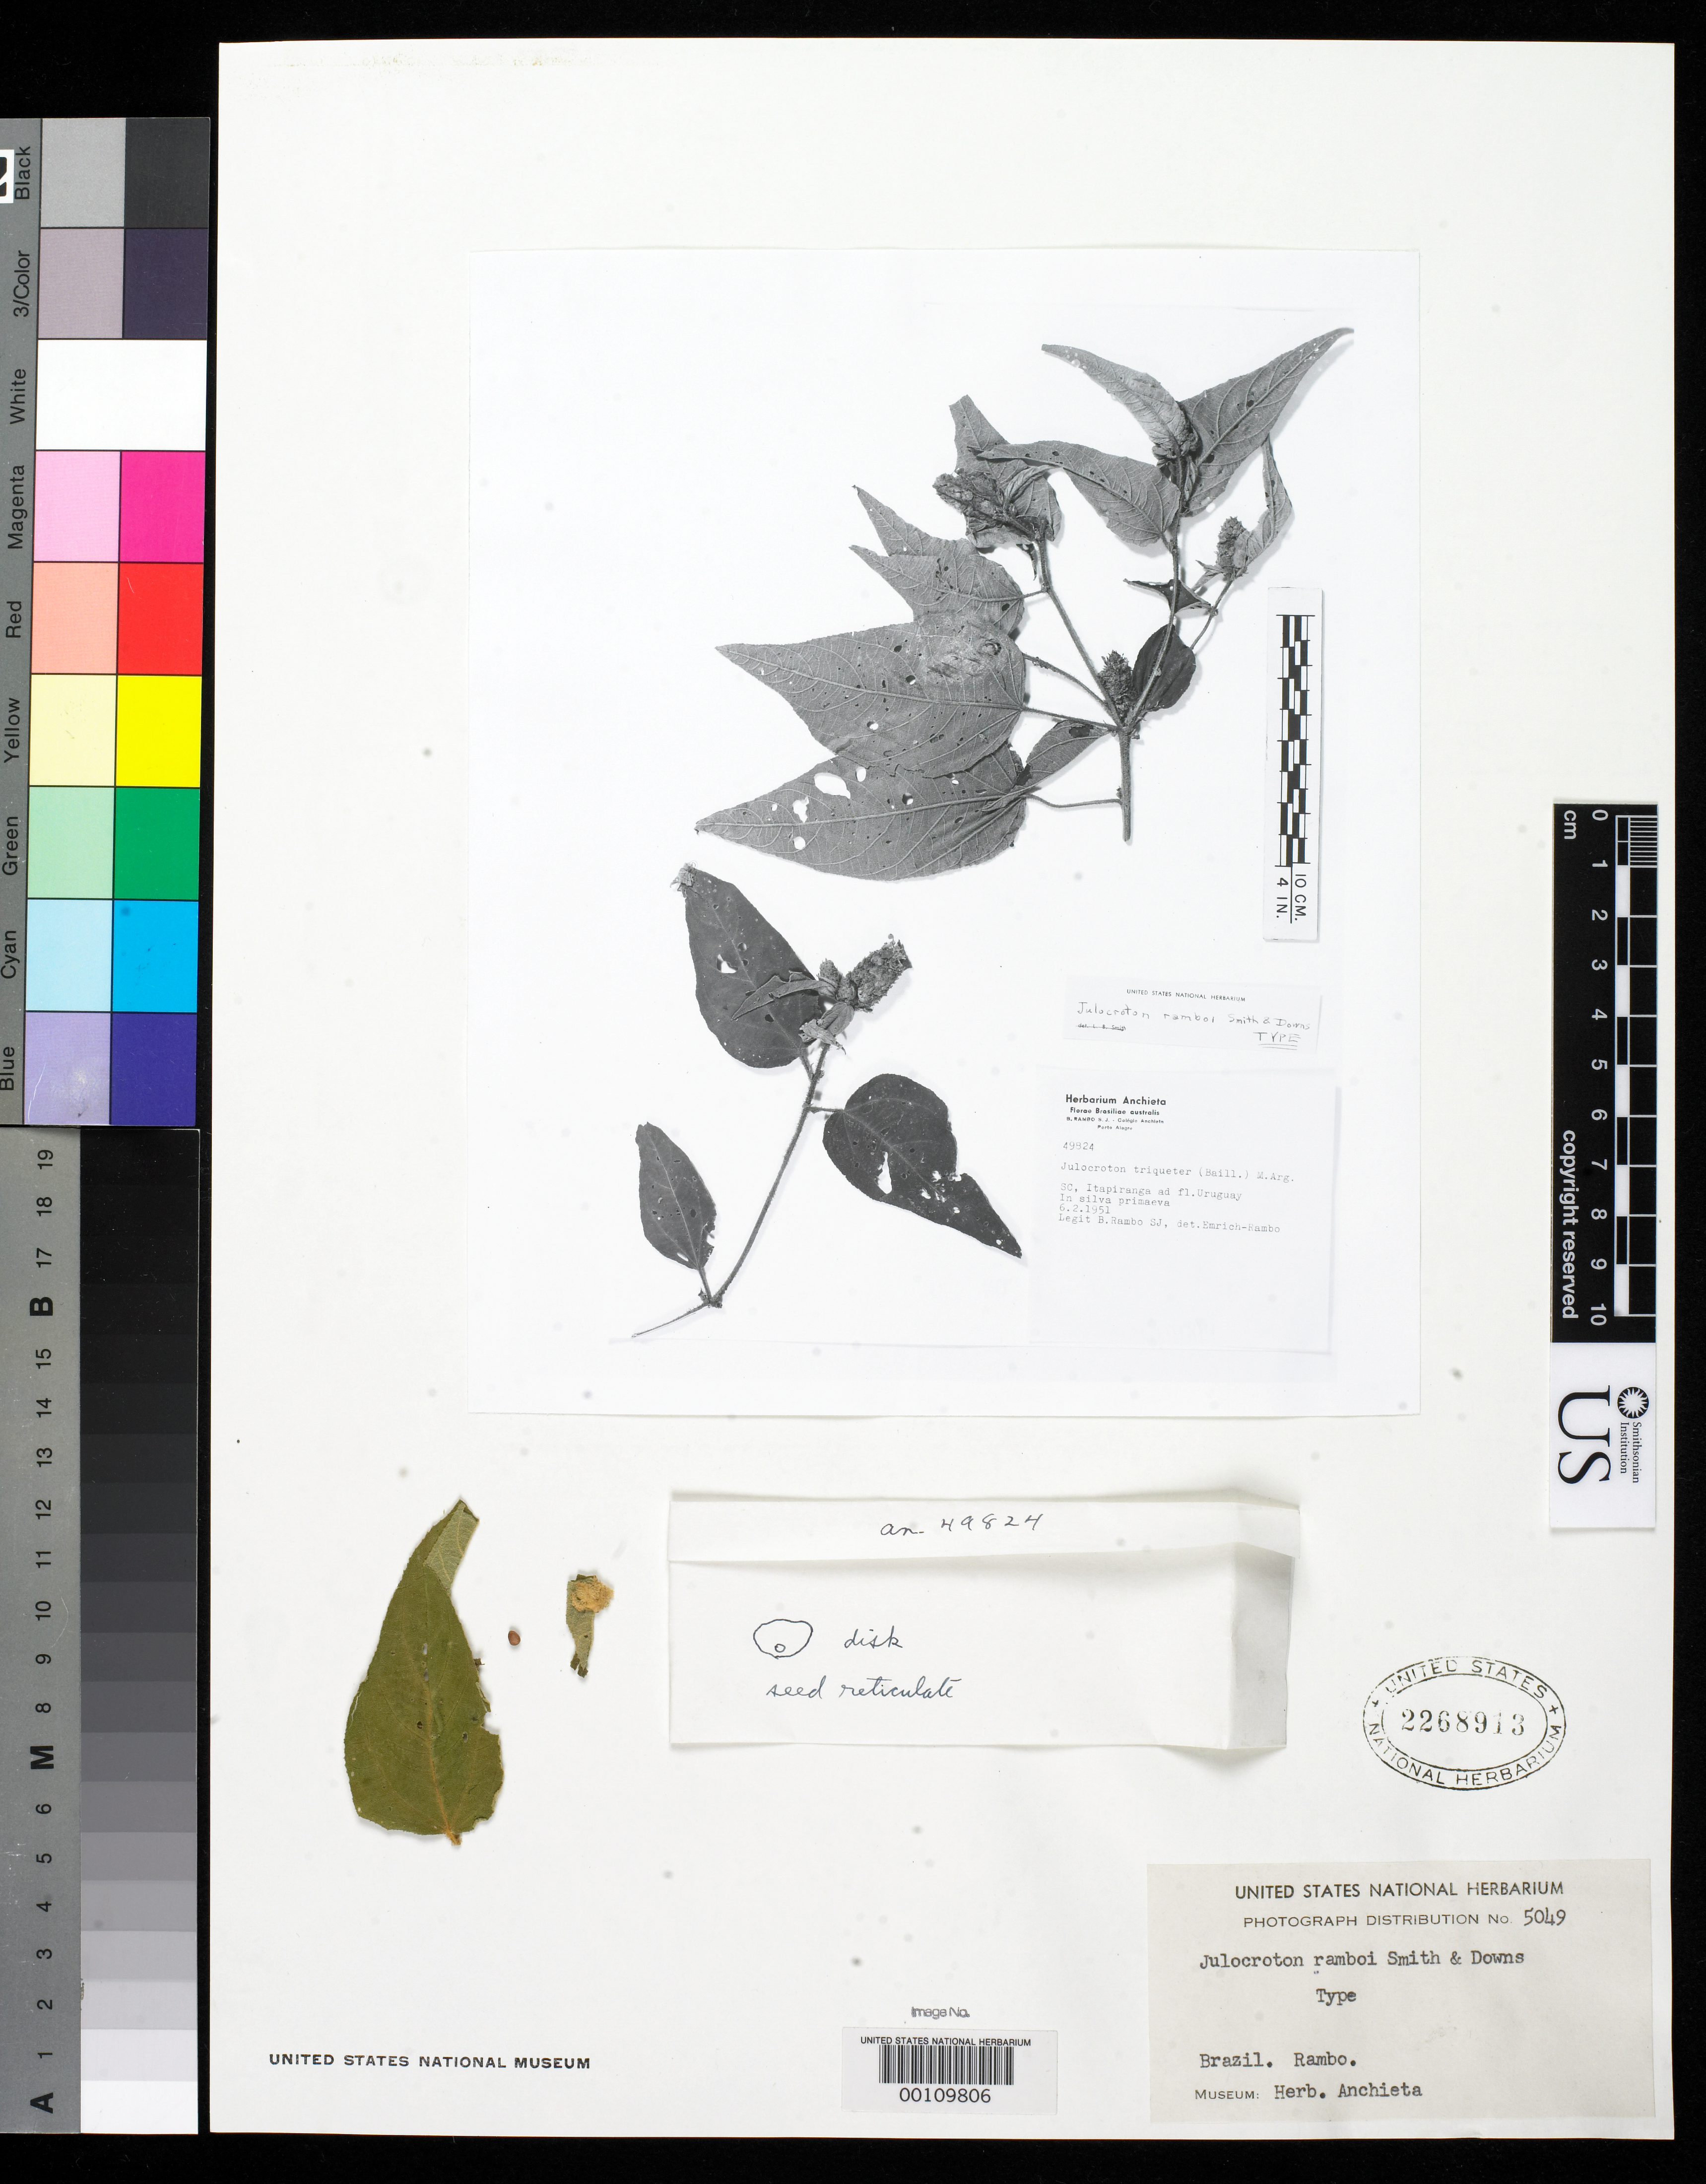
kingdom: Plantae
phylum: Tracheophyta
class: Magnoliopsida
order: Malpighiales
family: Euphorbiaceae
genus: Julocroton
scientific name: Julocroton ramboi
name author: L.B. Sm. & Downs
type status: Isotype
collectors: B. Rambo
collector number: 49824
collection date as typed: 6.2.1951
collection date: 1951-02-06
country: Brazil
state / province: Santa Catarina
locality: Itapiranga ad Fl. Uruguay.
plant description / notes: Photograph and fragmentary material of type specimen ex herb. Anchieta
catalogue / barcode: US 2268913